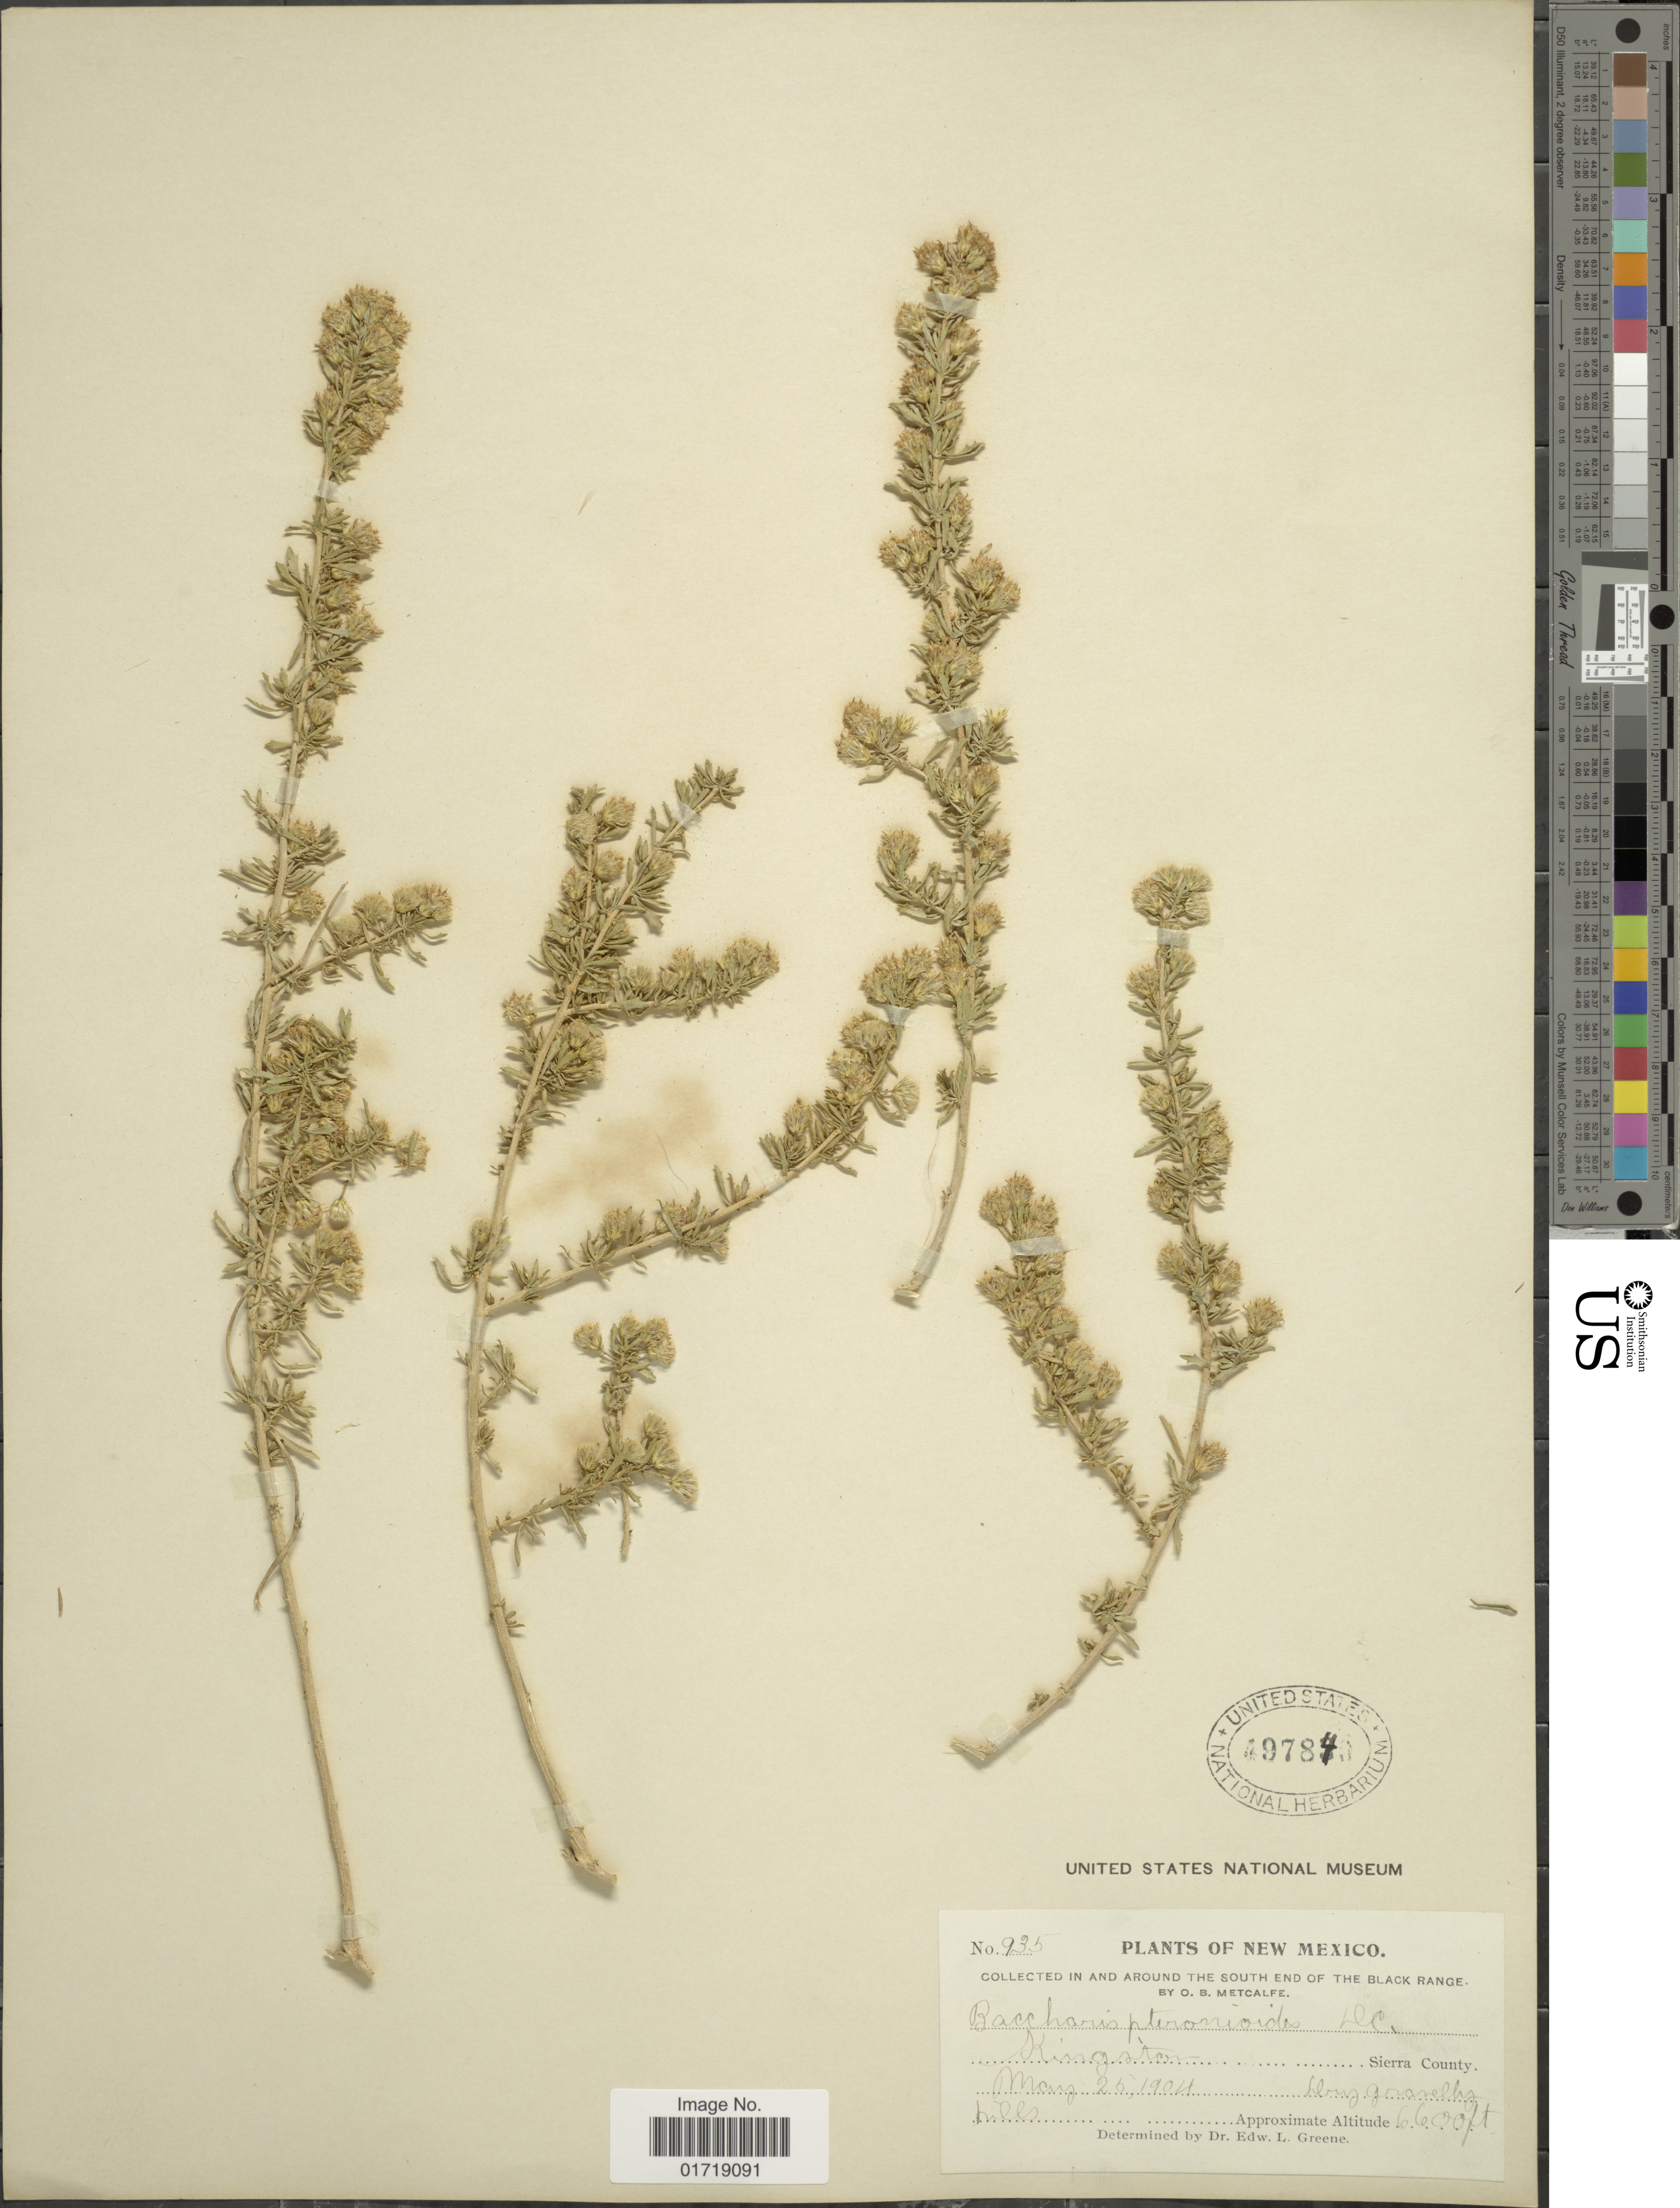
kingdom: Plantae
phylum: Tracheophyta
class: Magnoliopsida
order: Asterales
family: Asteraceae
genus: Baccharis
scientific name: Baccharis pteronioides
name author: DC.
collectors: O. B. Metcalfe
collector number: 935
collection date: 1904-05-25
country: United States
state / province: New Mexico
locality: In and around the South end of The Black Range, Kingston, Sierra County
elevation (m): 2012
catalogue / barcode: US 497845